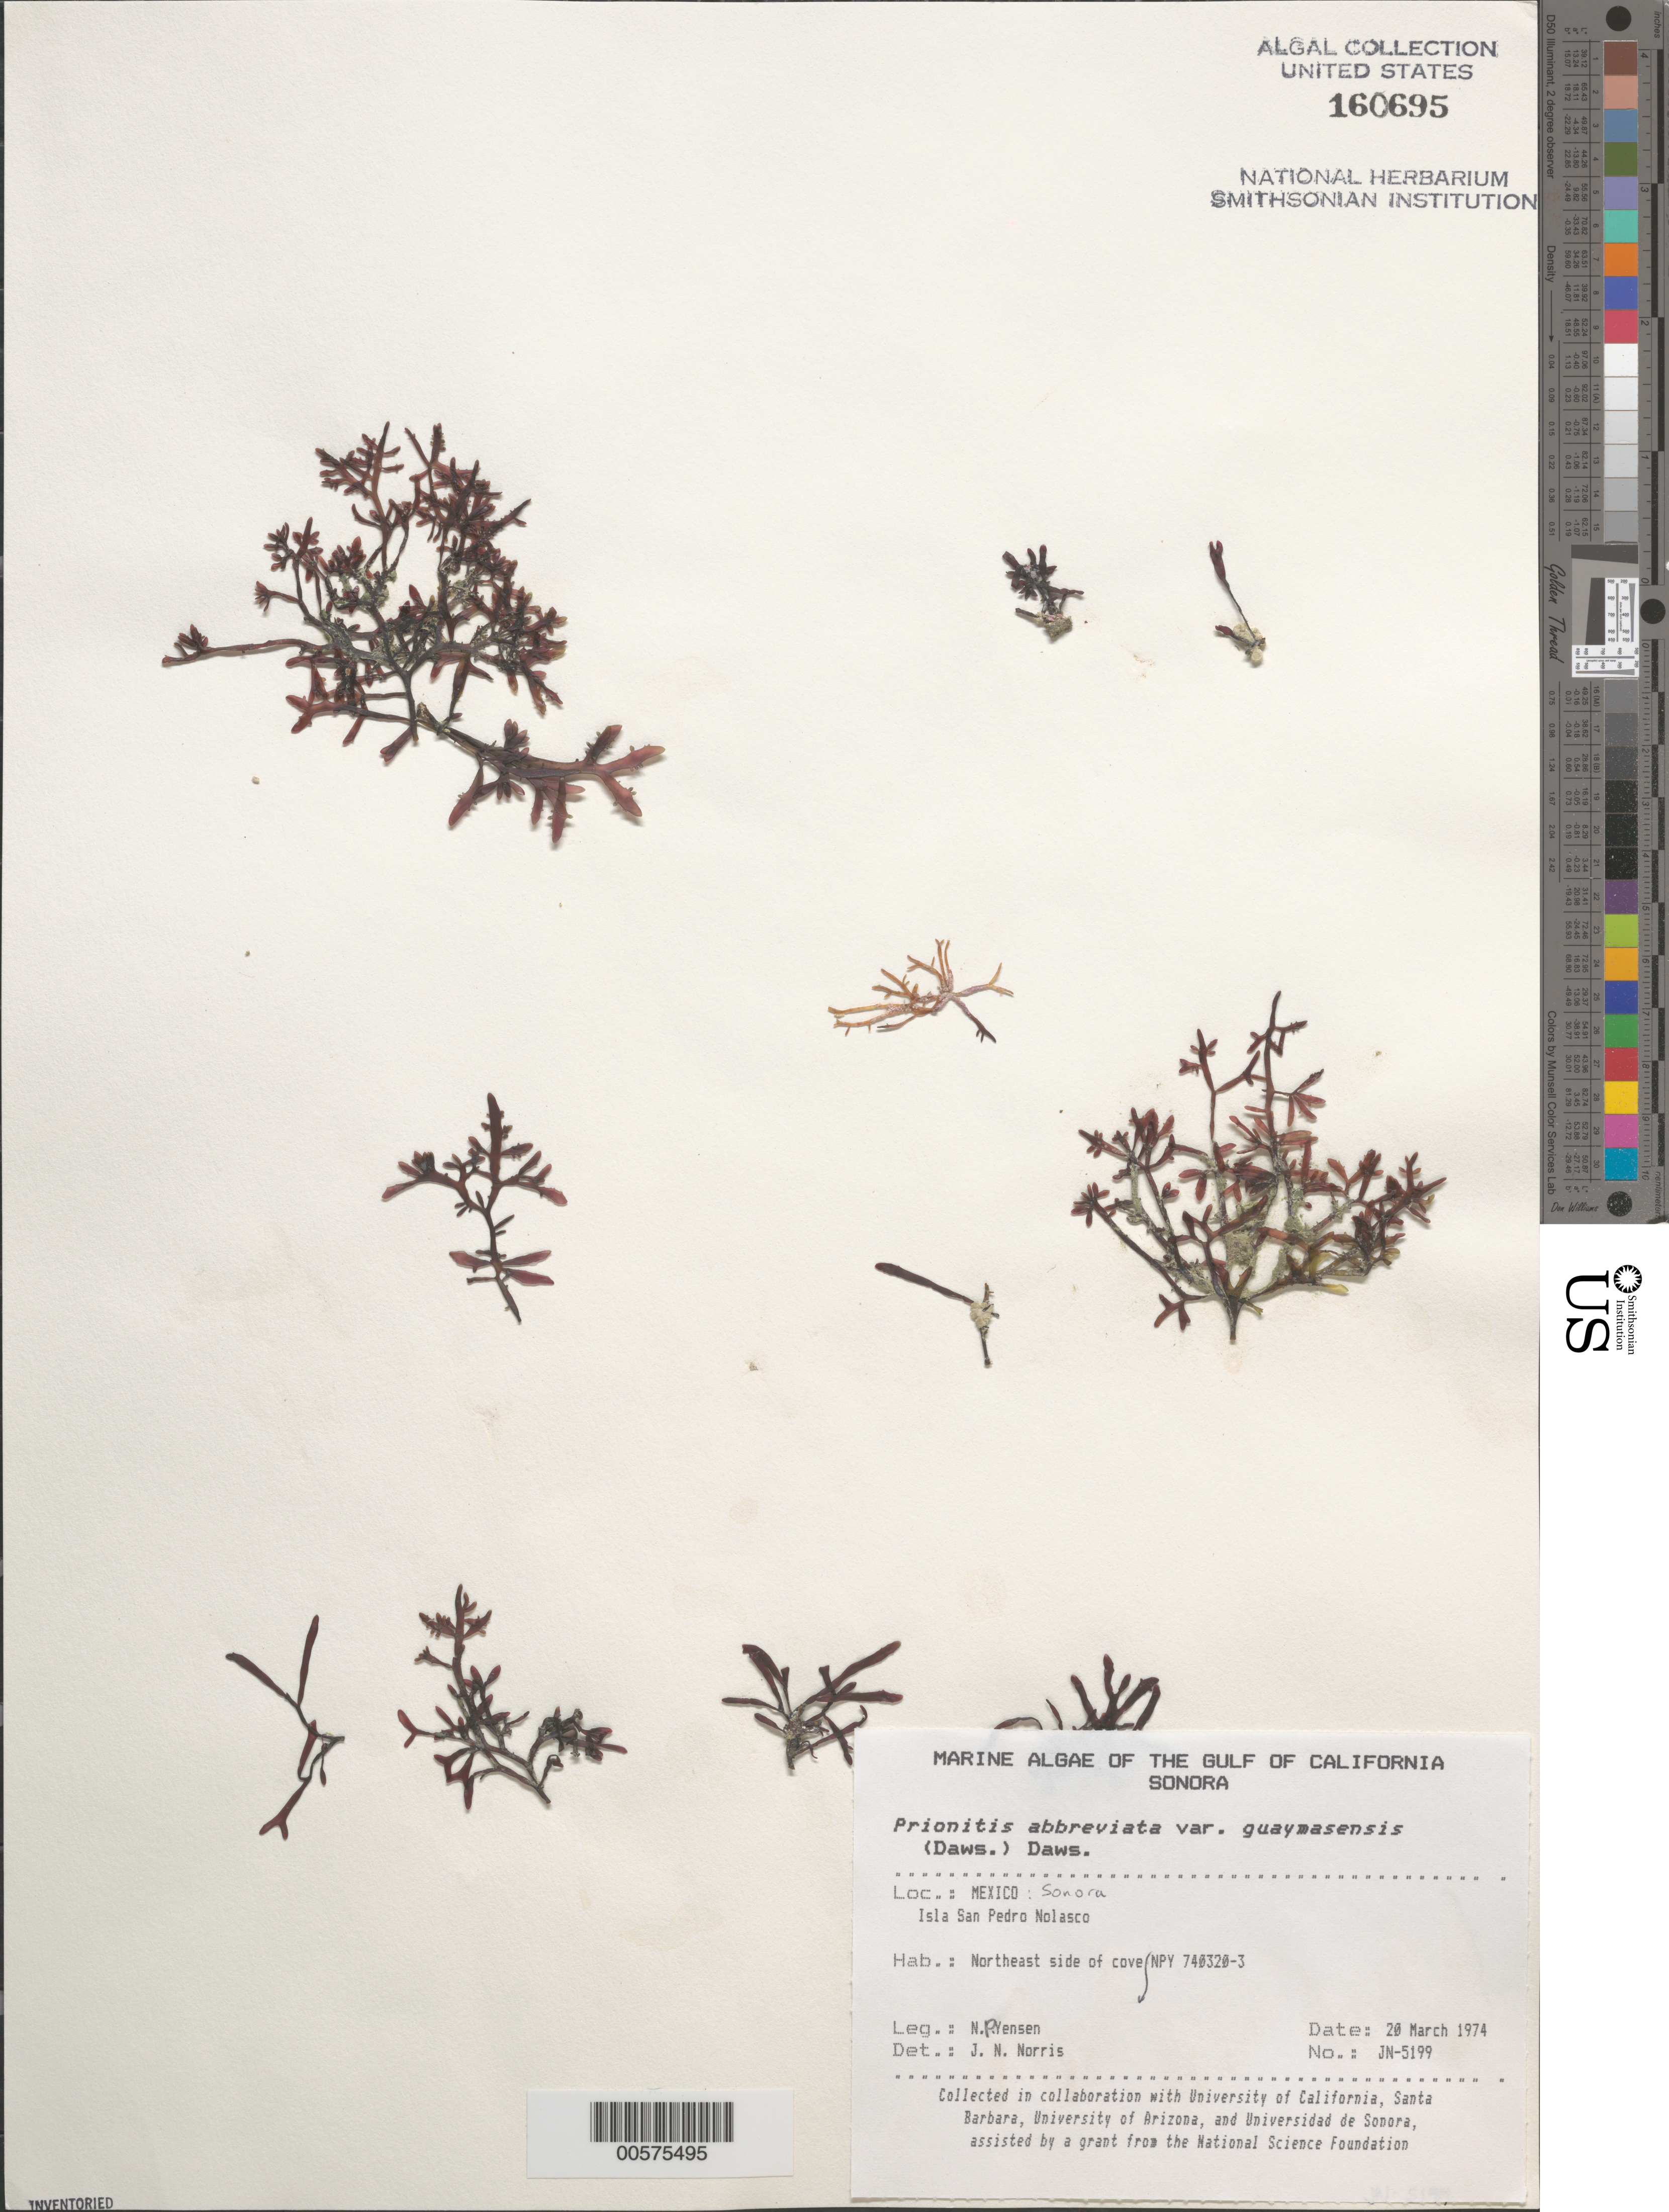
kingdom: Plantae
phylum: Rhodophyta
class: Florideophyceae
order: Cryptonemiales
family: Cryptonemiaceae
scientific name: Prionitis abbreviata var. guaymasensis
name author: (E.Y. Dawson) E.Y. Dawson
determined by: Norris, James N.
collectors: N. Yensen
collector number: Jn-5199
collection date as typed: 20 Mar 1974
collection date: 1974-03-20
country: Mexico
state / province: Sonora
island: Isla San Pedro Nolasco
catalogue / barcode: US 160695